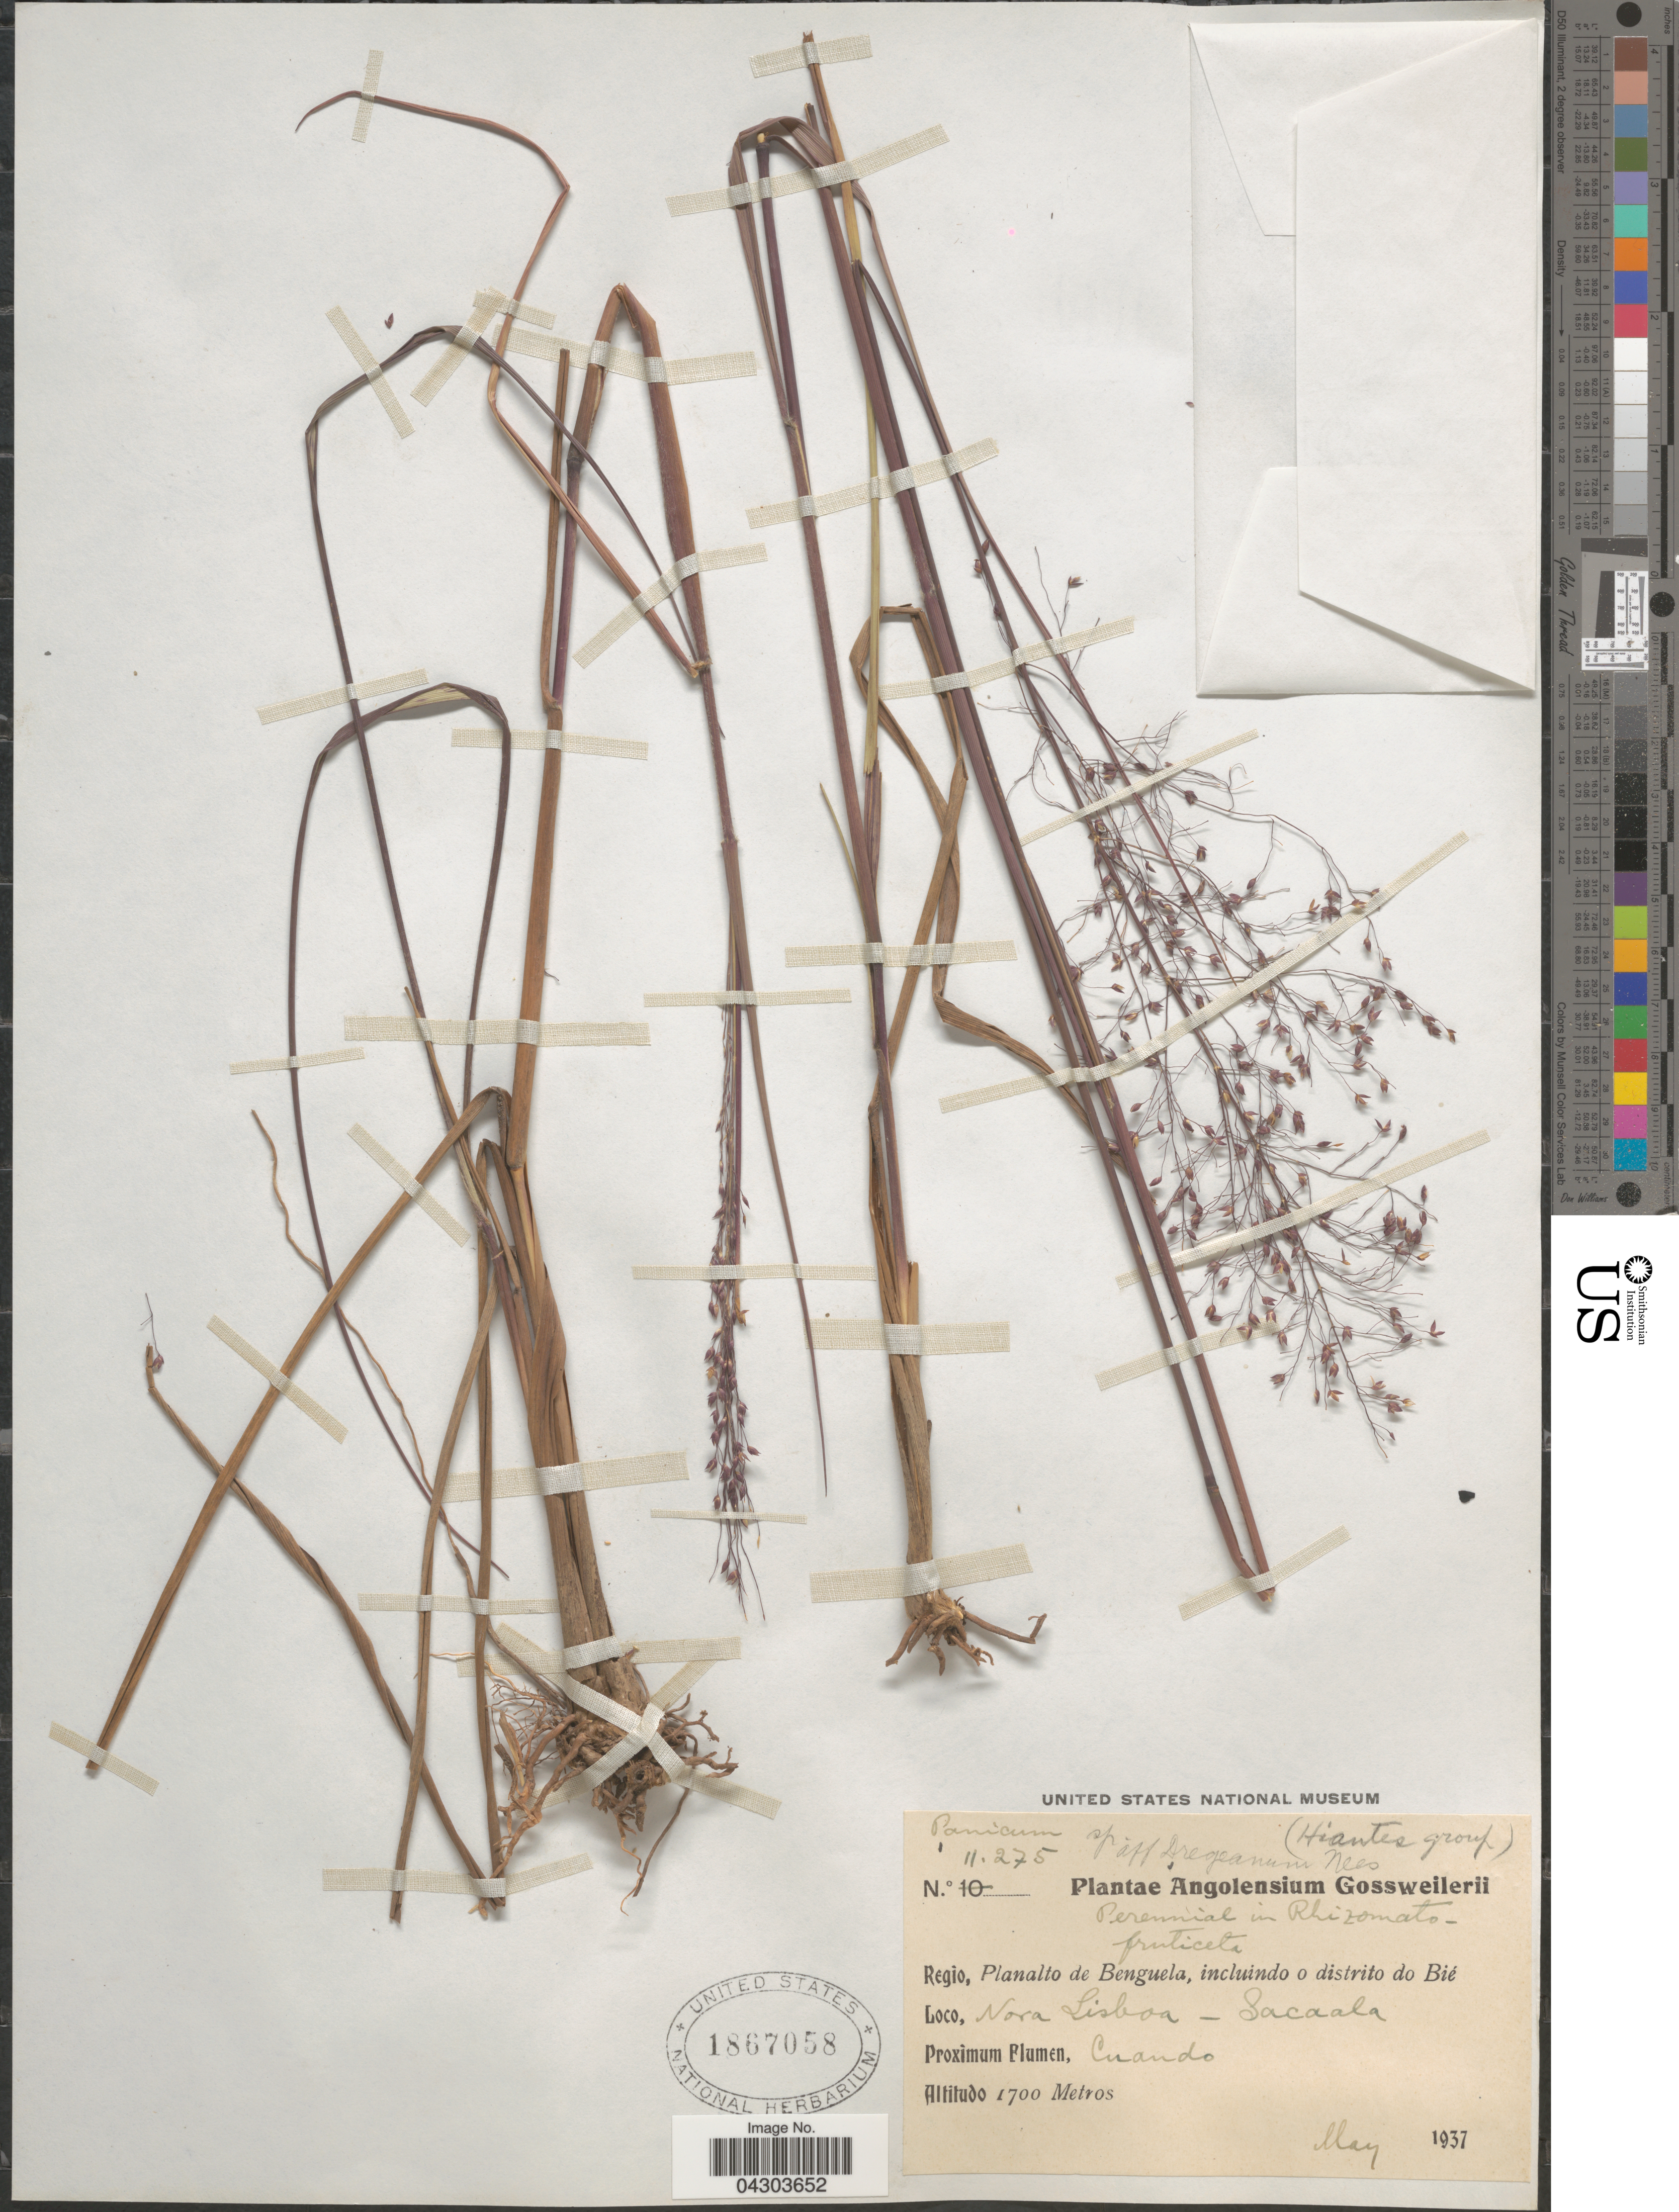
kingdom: Plantae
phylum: Tracheophyta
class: Liliopsida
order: Poales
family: Poaceae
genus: Panicum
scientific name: Panicum dregeanum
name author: Nees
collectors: -. Gossweiler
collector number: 11275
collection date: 1937-05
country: Angola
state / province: Benguela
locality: Angolensium. Regio, Planalto de Benguela, incluindo o distrito do Bié. Nora Lisboa-Sacaala. Proximum Flumen, Cuando.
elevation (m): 1700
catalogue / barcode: US 1867058